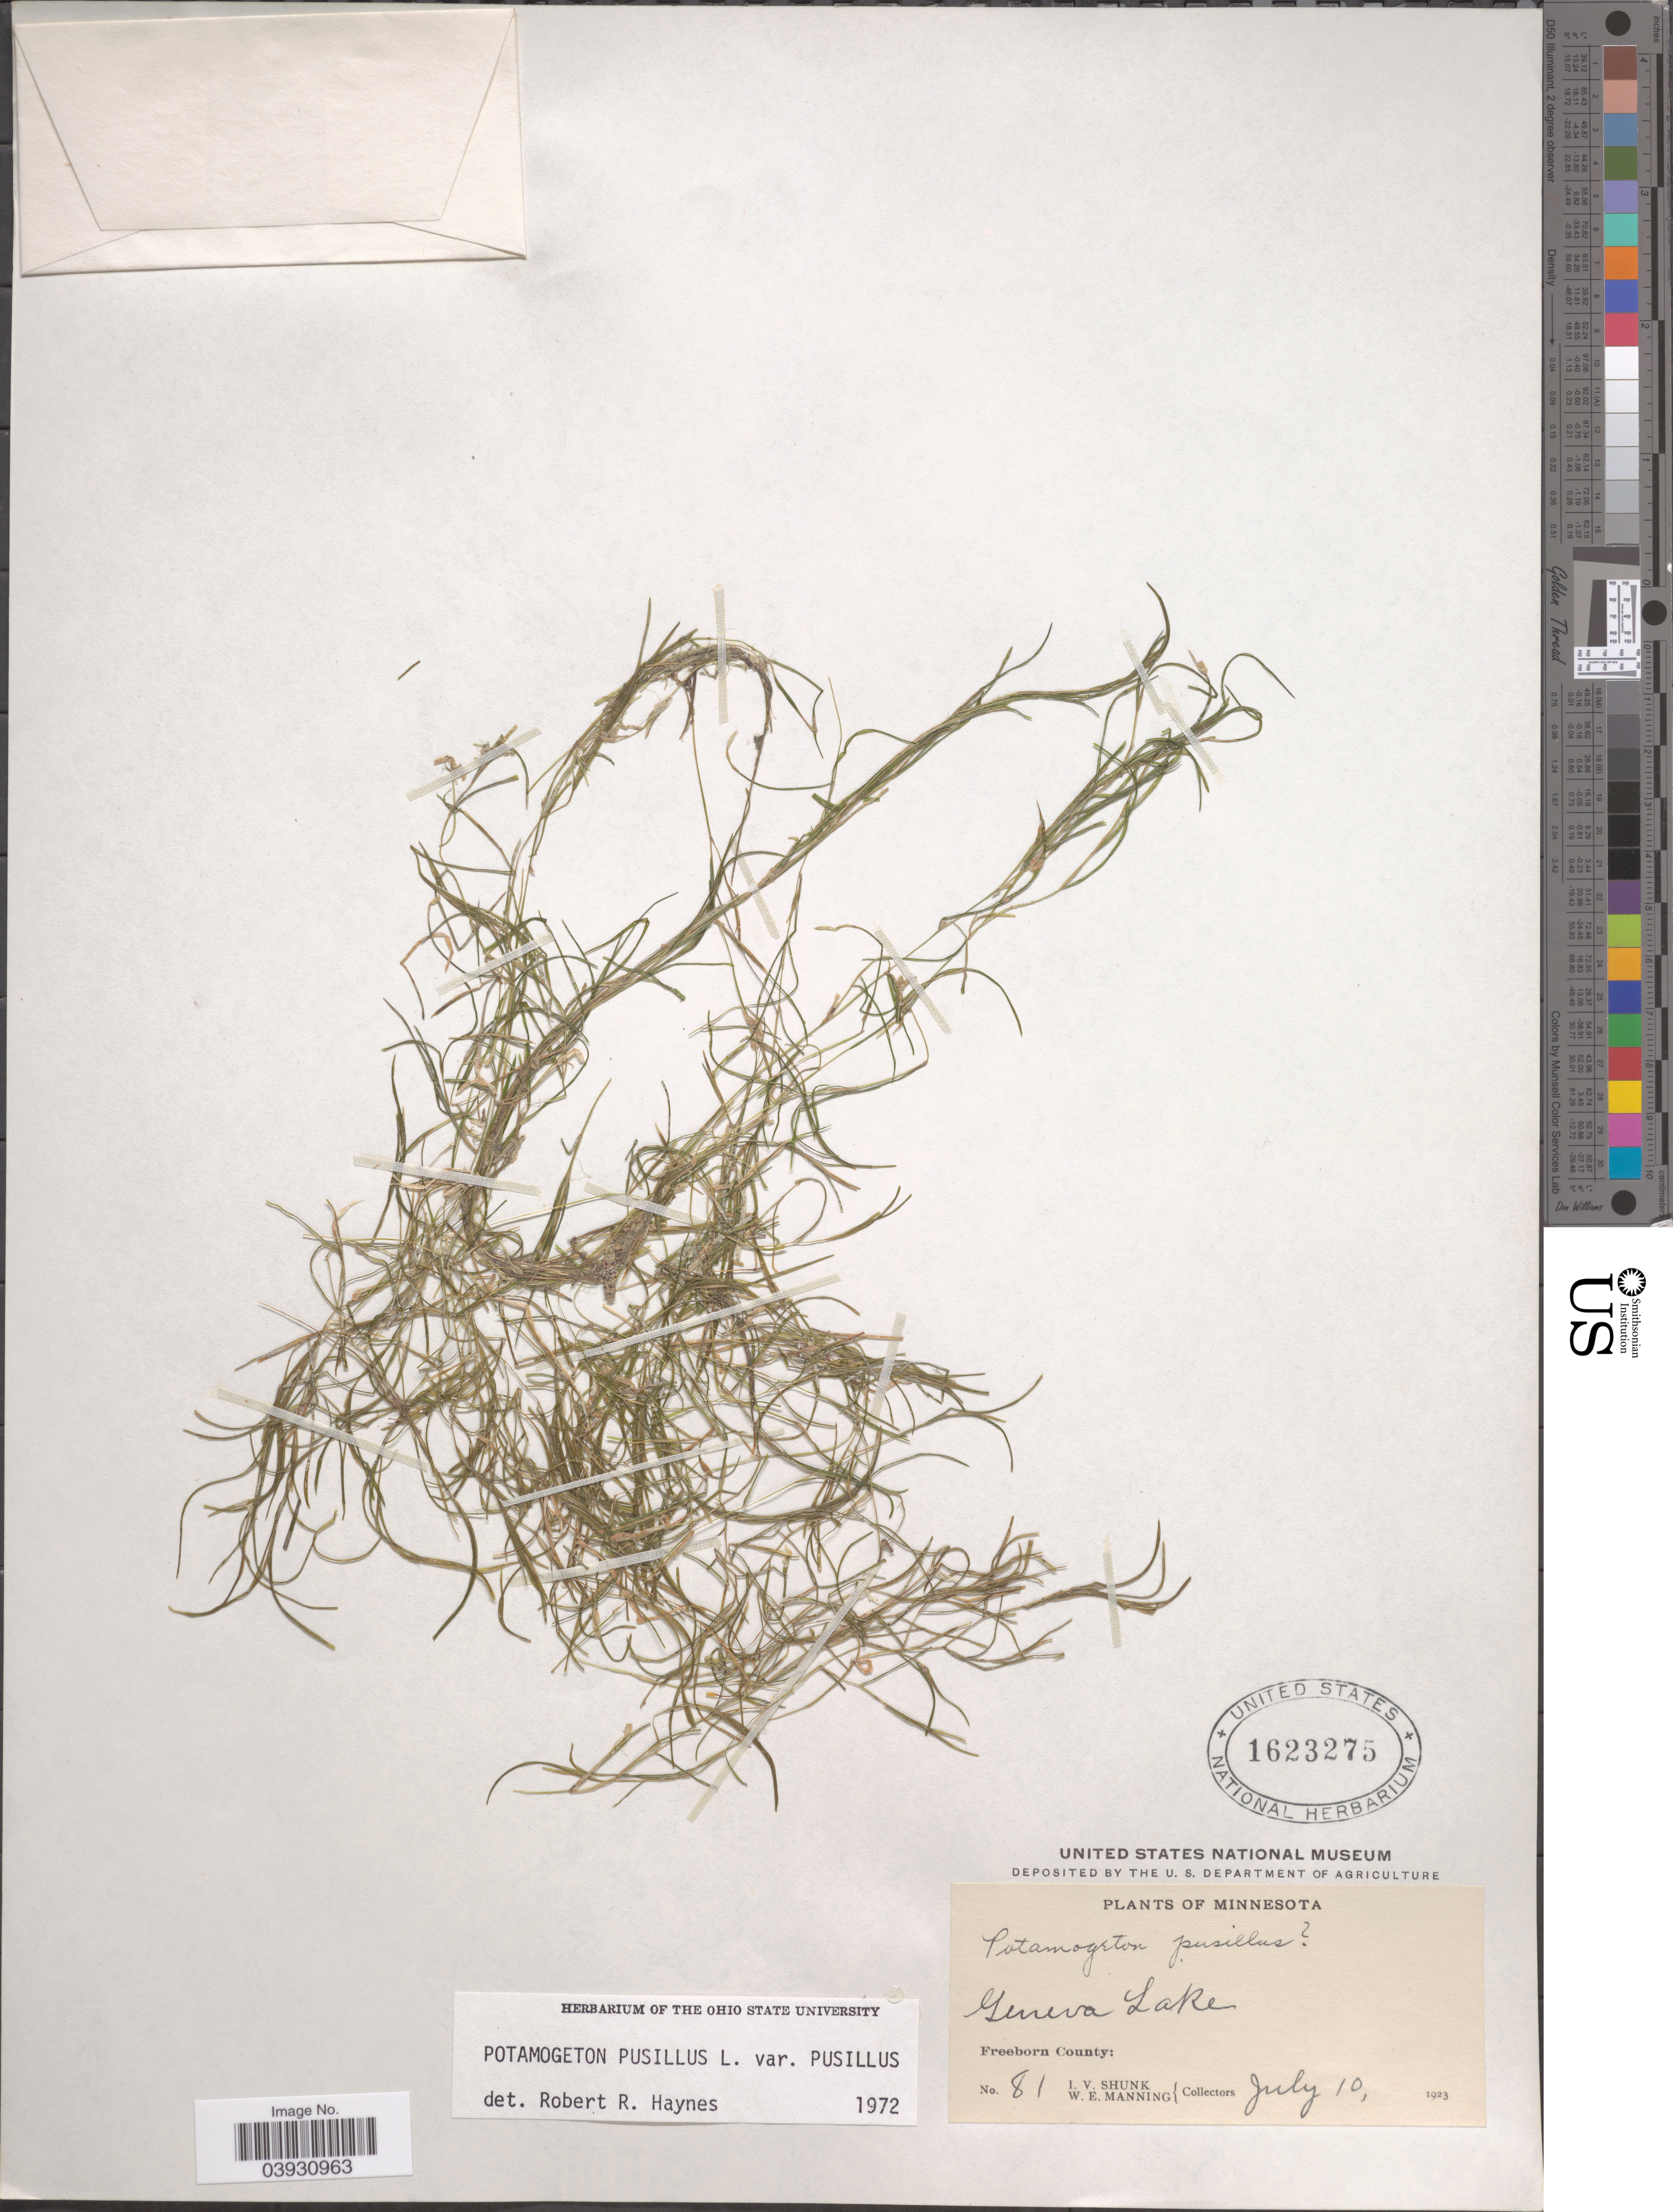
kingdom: Plantae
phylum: Tracheophyta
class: Liliopsida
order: Alismatales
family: Potamogetonaceae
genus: Potamogeton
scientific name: Potamogeton pusillus var. pusillus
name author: L.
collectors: I. Shunk & W. Manning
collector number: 81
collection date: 1923-07-10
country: United States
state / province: Minnesota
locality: Geneva Lake, Freeborn County.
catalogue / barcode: US 1623275